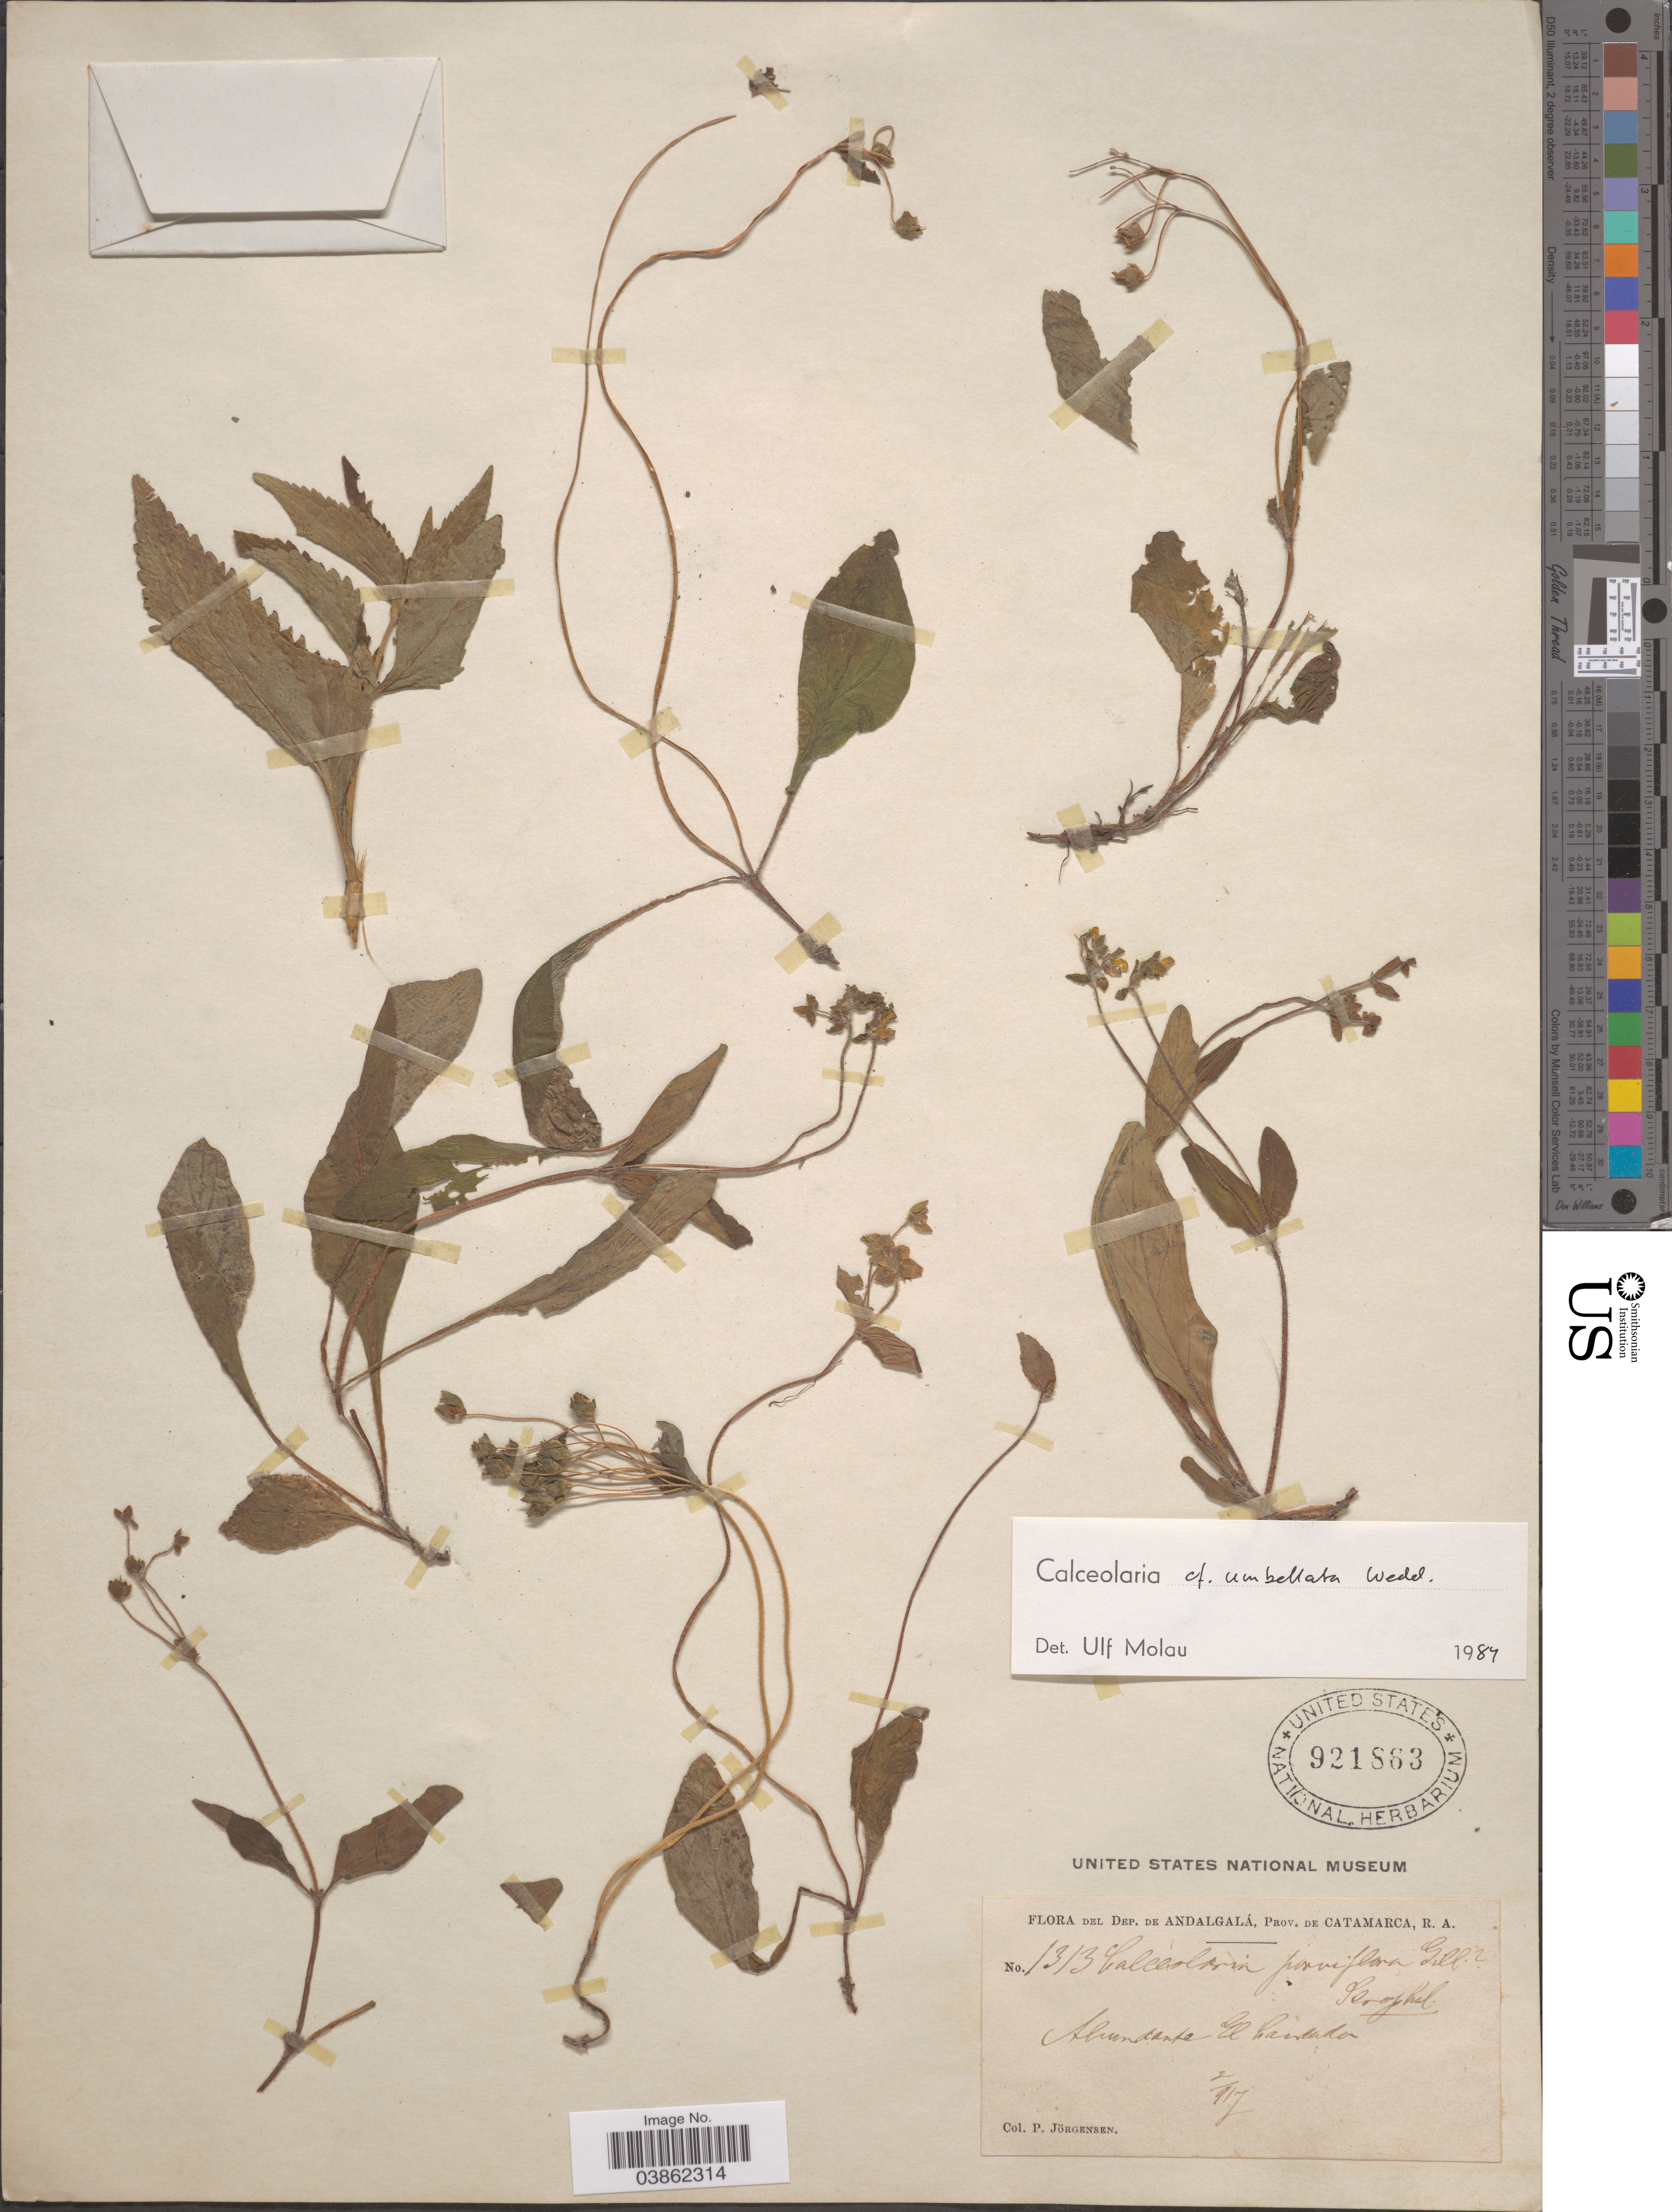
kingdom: Plantae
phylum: Tracheophyta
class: Magnoliopsida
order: Lamiales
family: Calceolariaceae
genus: Calceolaria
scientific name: Calceolaria umbellata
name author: Wedd.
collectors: P. Jörgensen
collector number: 1313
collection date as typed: Transcribed d/m/y: 2/9/17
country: Argentina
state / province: Catamarca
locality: Dep. de Andalgalá. Almendante El Candado.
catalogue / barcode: US 921863